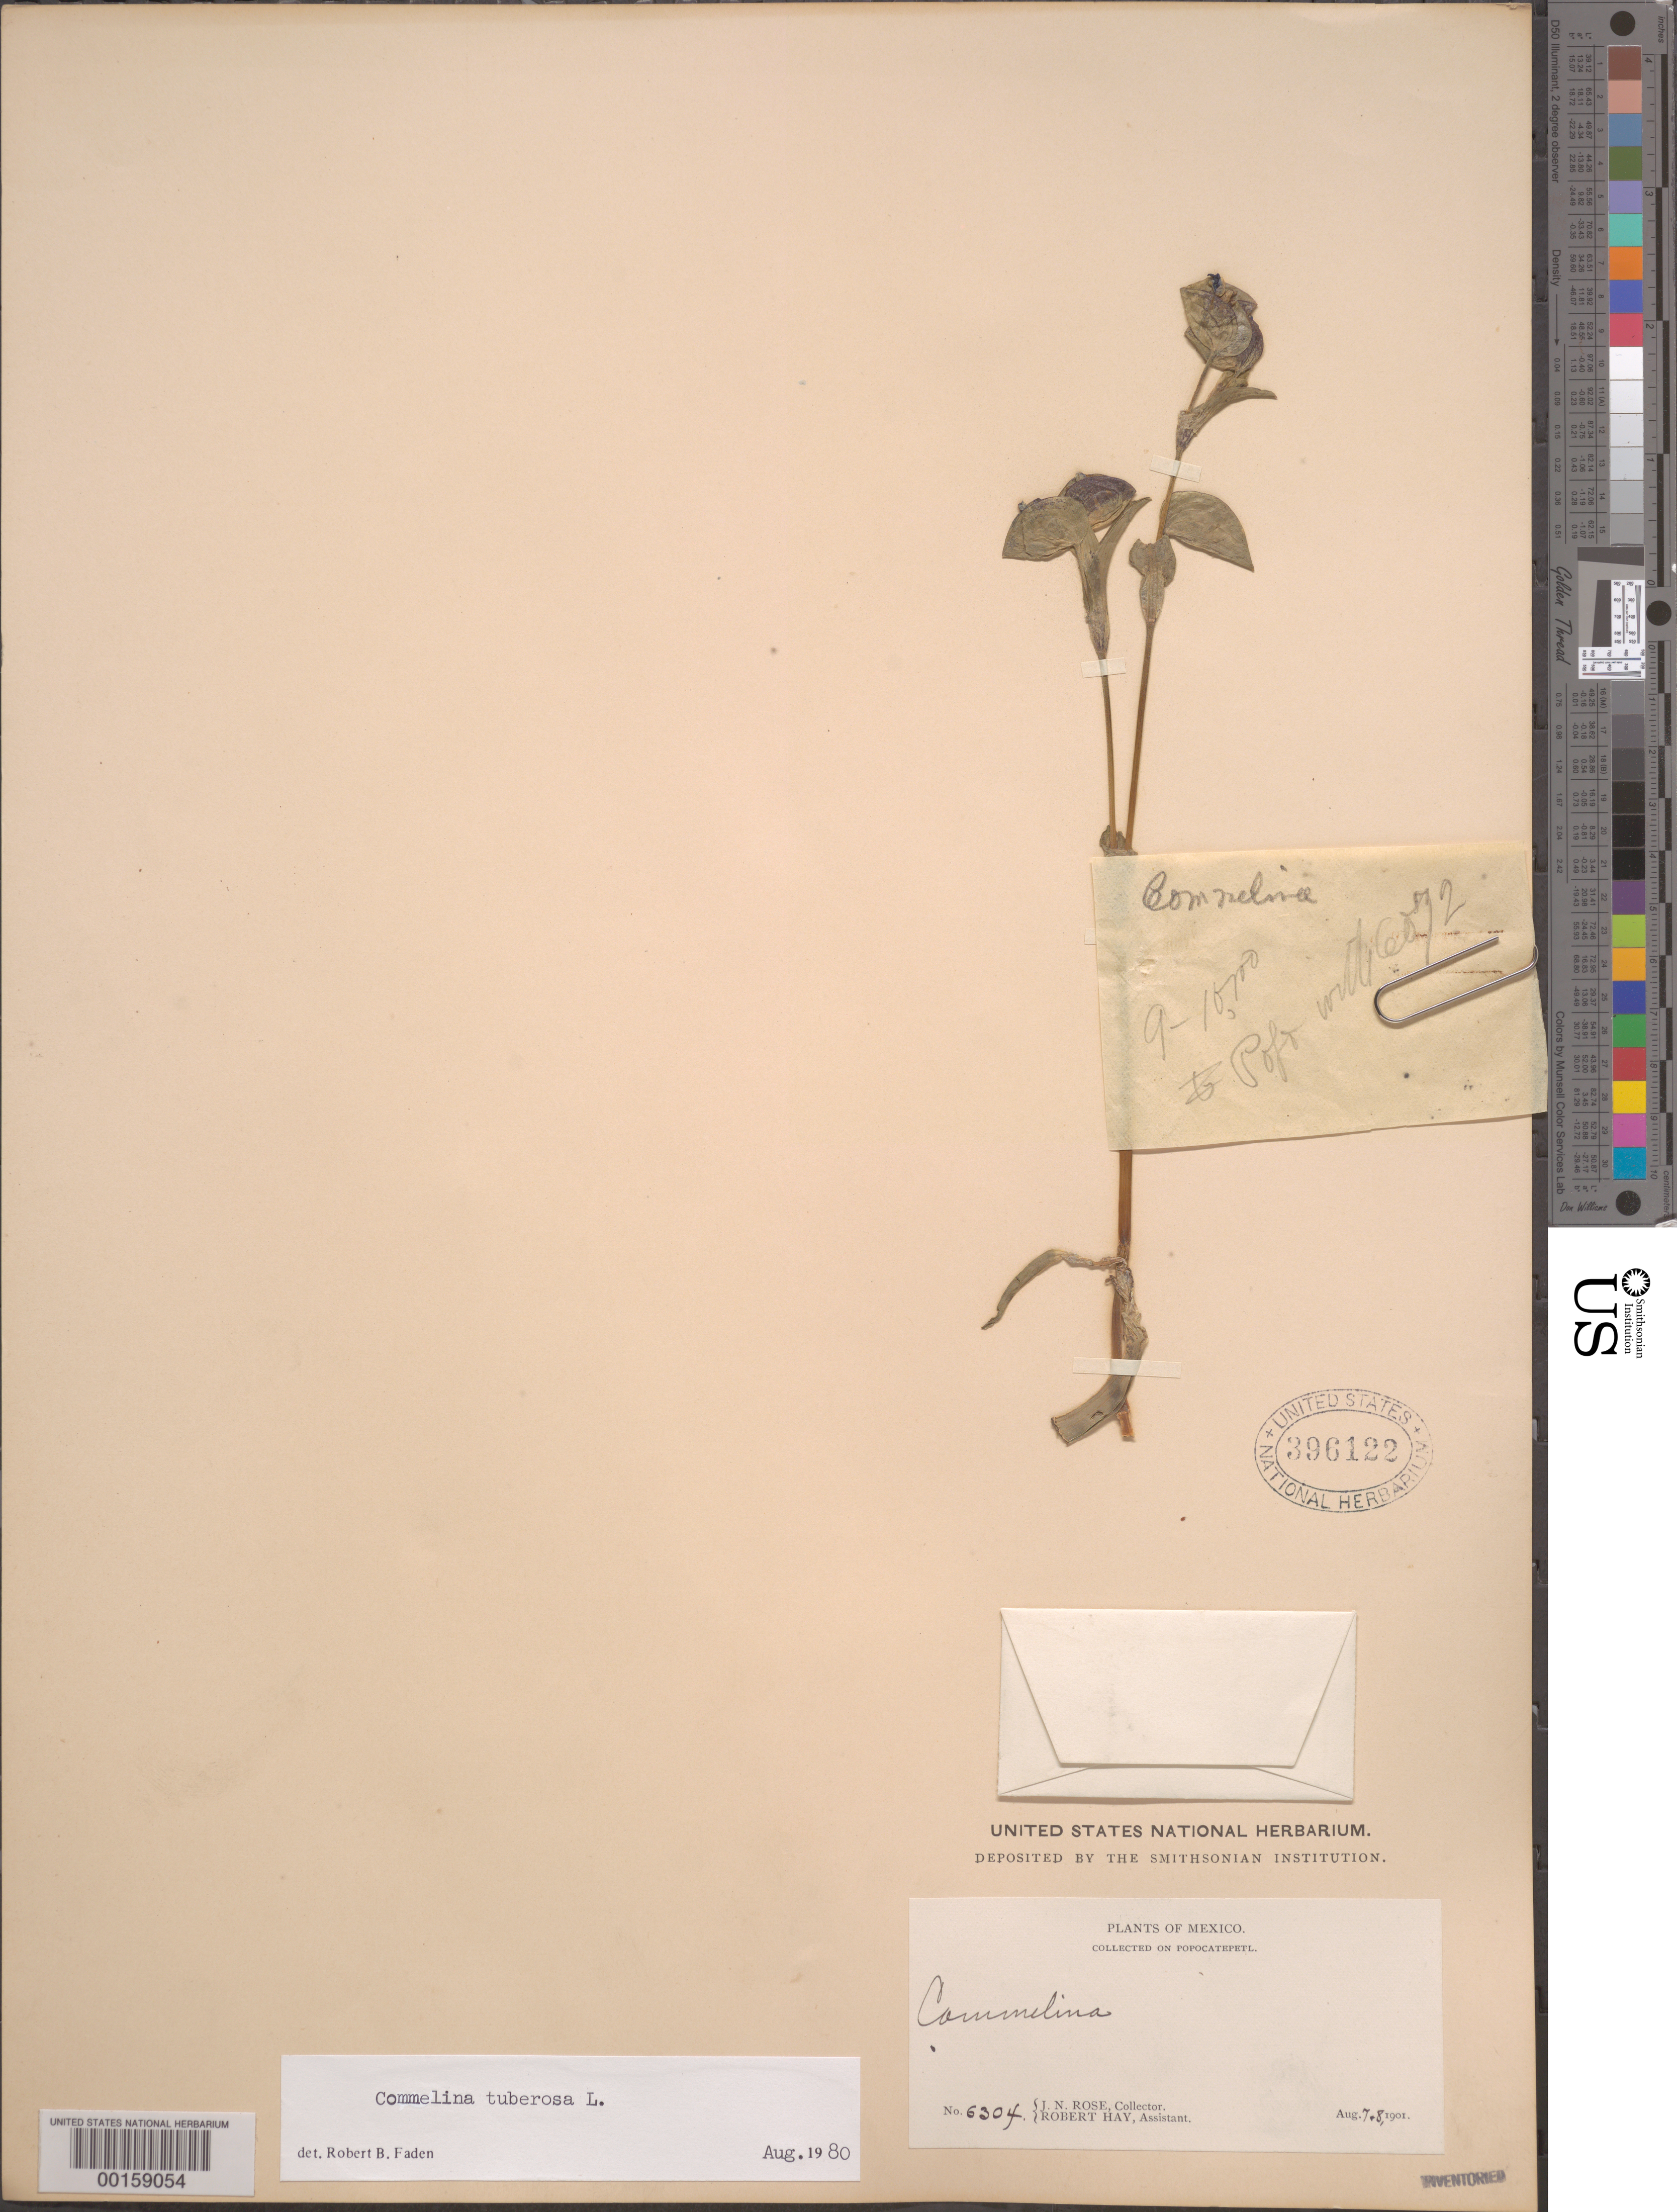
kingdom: Plantae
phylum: Tracheophyta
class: Liliopsida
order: Commelinales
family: Commelinaceae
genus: Commelina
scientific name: Commelina tuberosa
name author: L.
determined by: Faden, Robert B., (US), Smithsonian Institution - National Museum of Natural History (UNITED STATES)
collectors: J. N. Rose & J. H. Painter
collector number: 6304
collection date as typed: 07 Aug 1901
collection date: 1901-08-07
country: Mexico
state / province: Puebla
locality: Popocatepetl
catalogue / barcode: US 396122